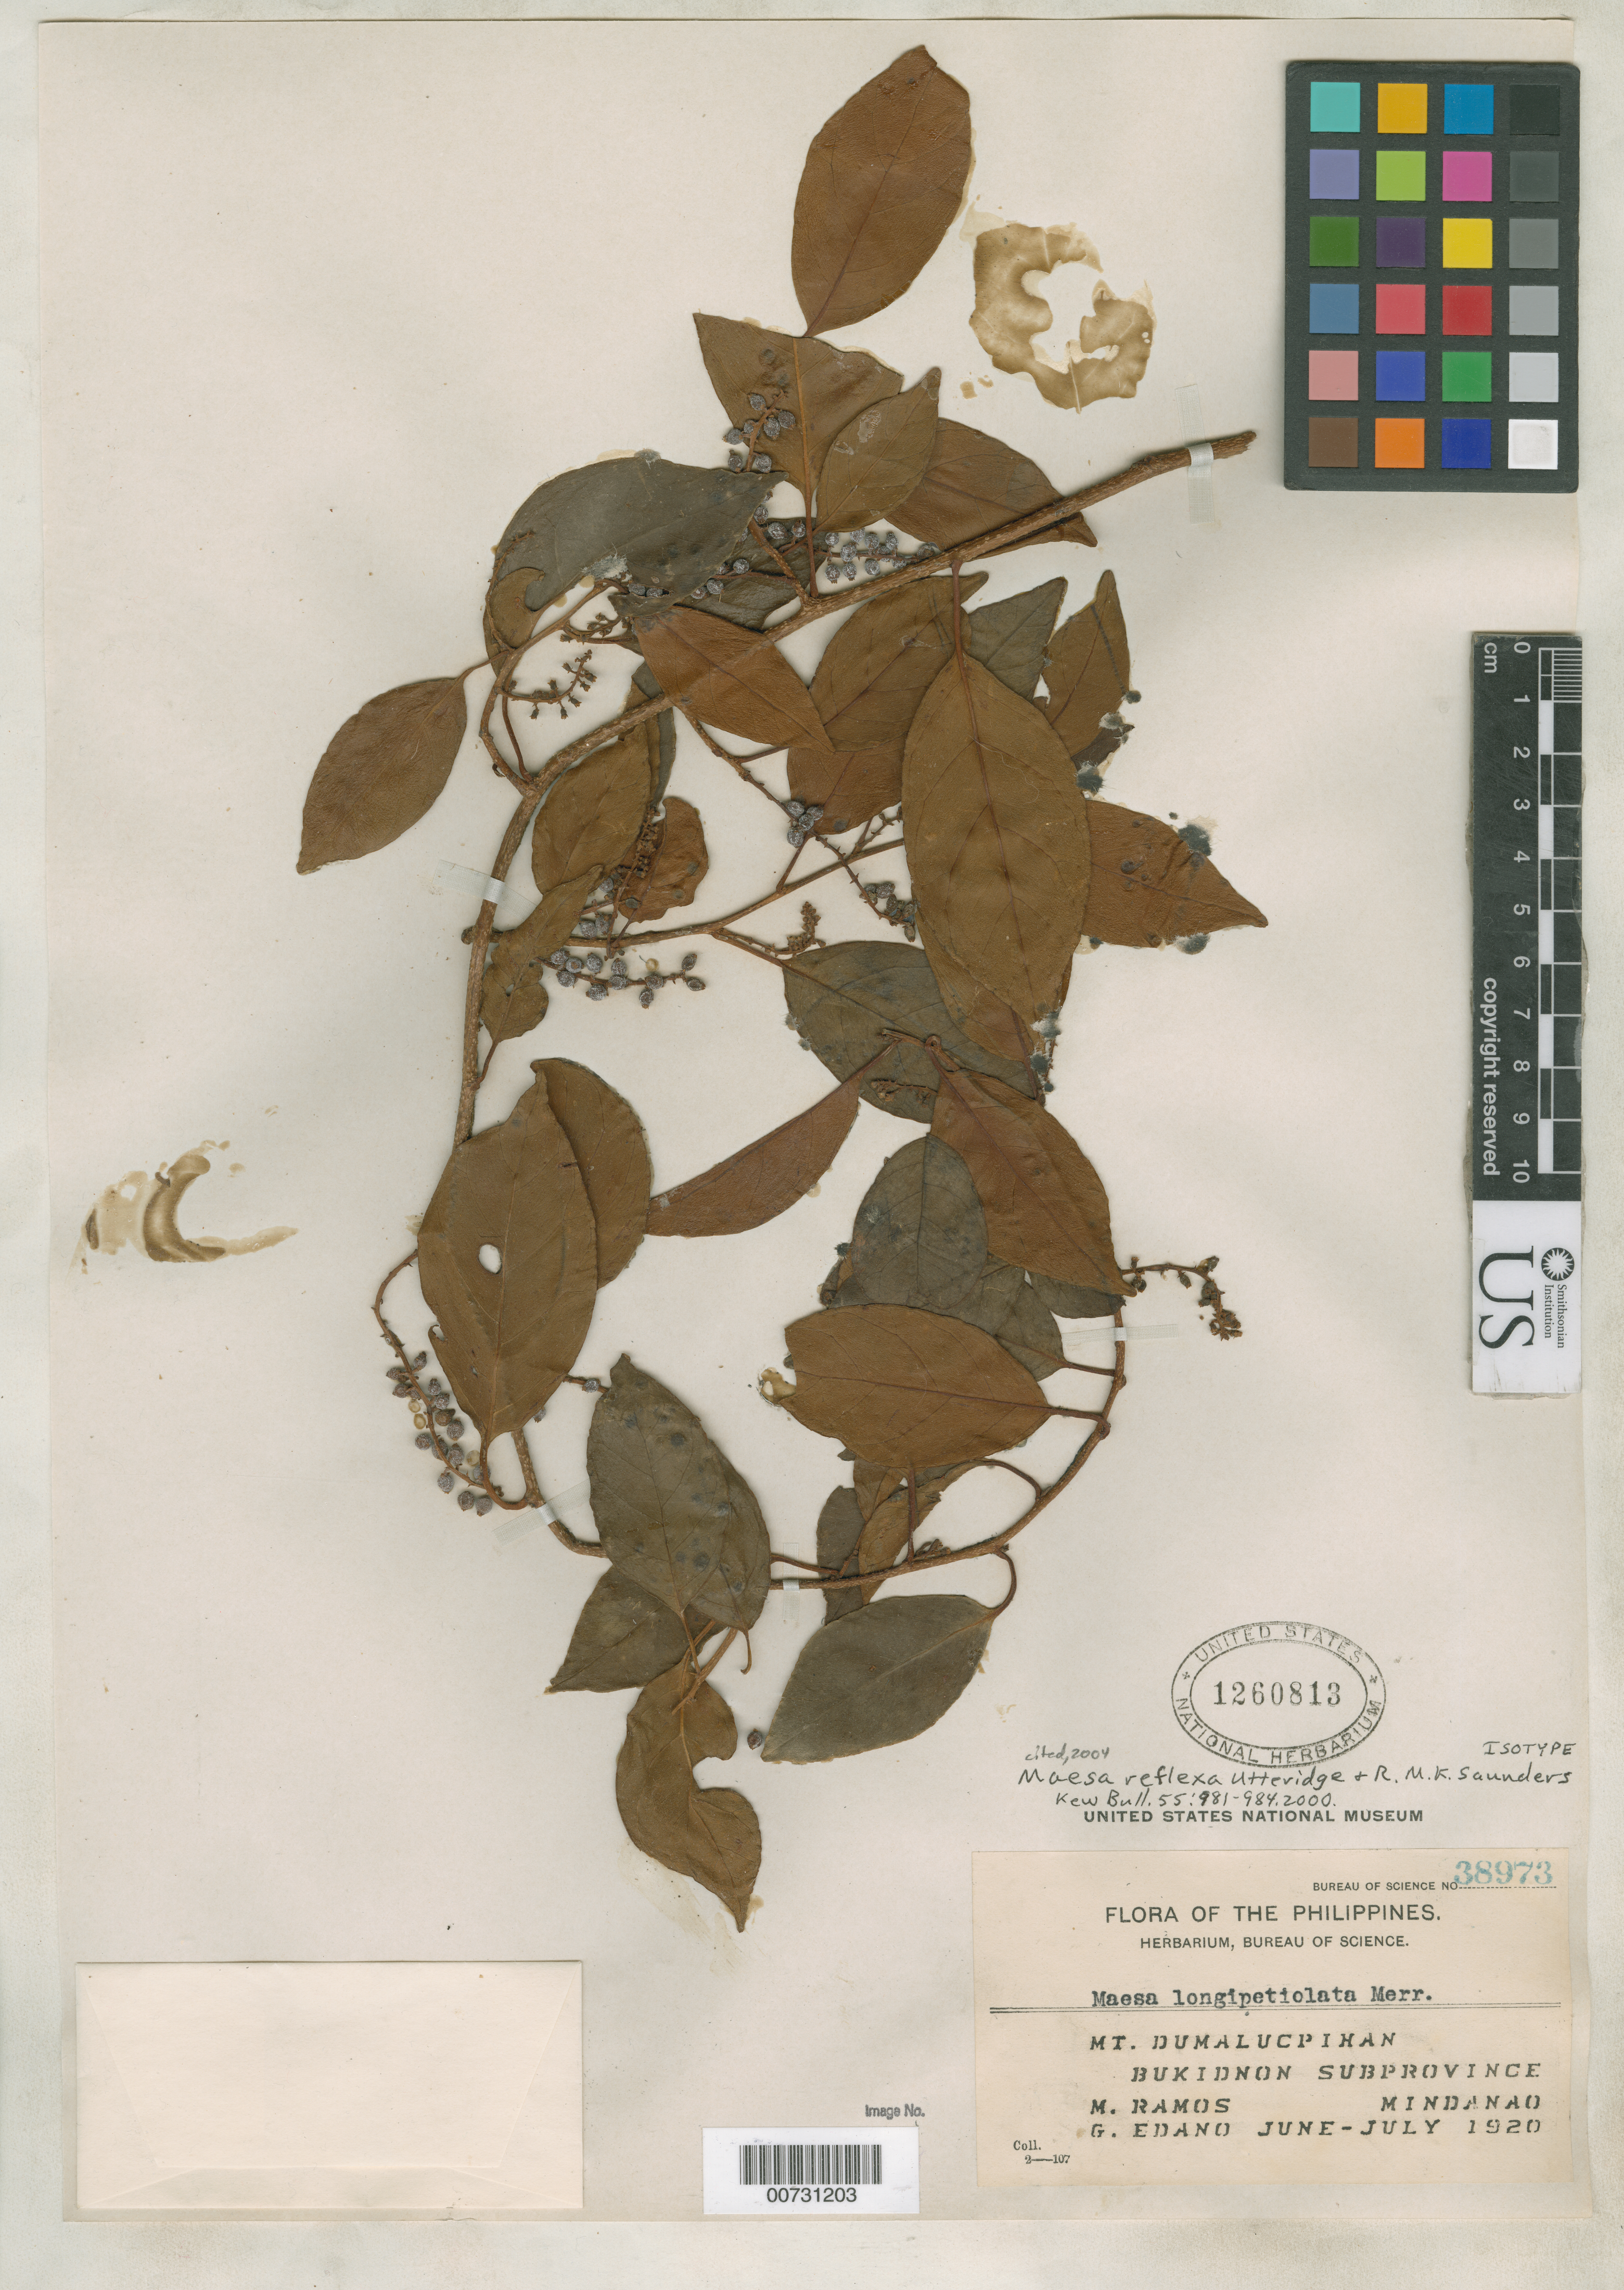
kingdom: Plantae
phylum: Tracheophyta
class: Magnoliopsida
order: Ericales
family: Primulaceae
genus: Maesa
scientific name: Maesa reflexa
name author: Utteridge & R.M.K. Saunders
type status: Isotype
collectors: M. Ramos & G. Edaño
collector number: Bur. Sci. 38973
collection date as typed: Jun 1920 to Jul 1920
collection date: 1920-06/1920-07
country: Philippines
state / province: Northern Mindanao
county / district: Bukidnon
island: Mindanao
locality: Mt. Dumalucpihan, Bukidnon subprovince, Mindanao.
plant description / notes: Cited 2004 by Utteridge & Saunders in Bot. J. Linn. Soc.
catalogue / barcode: US 1260813